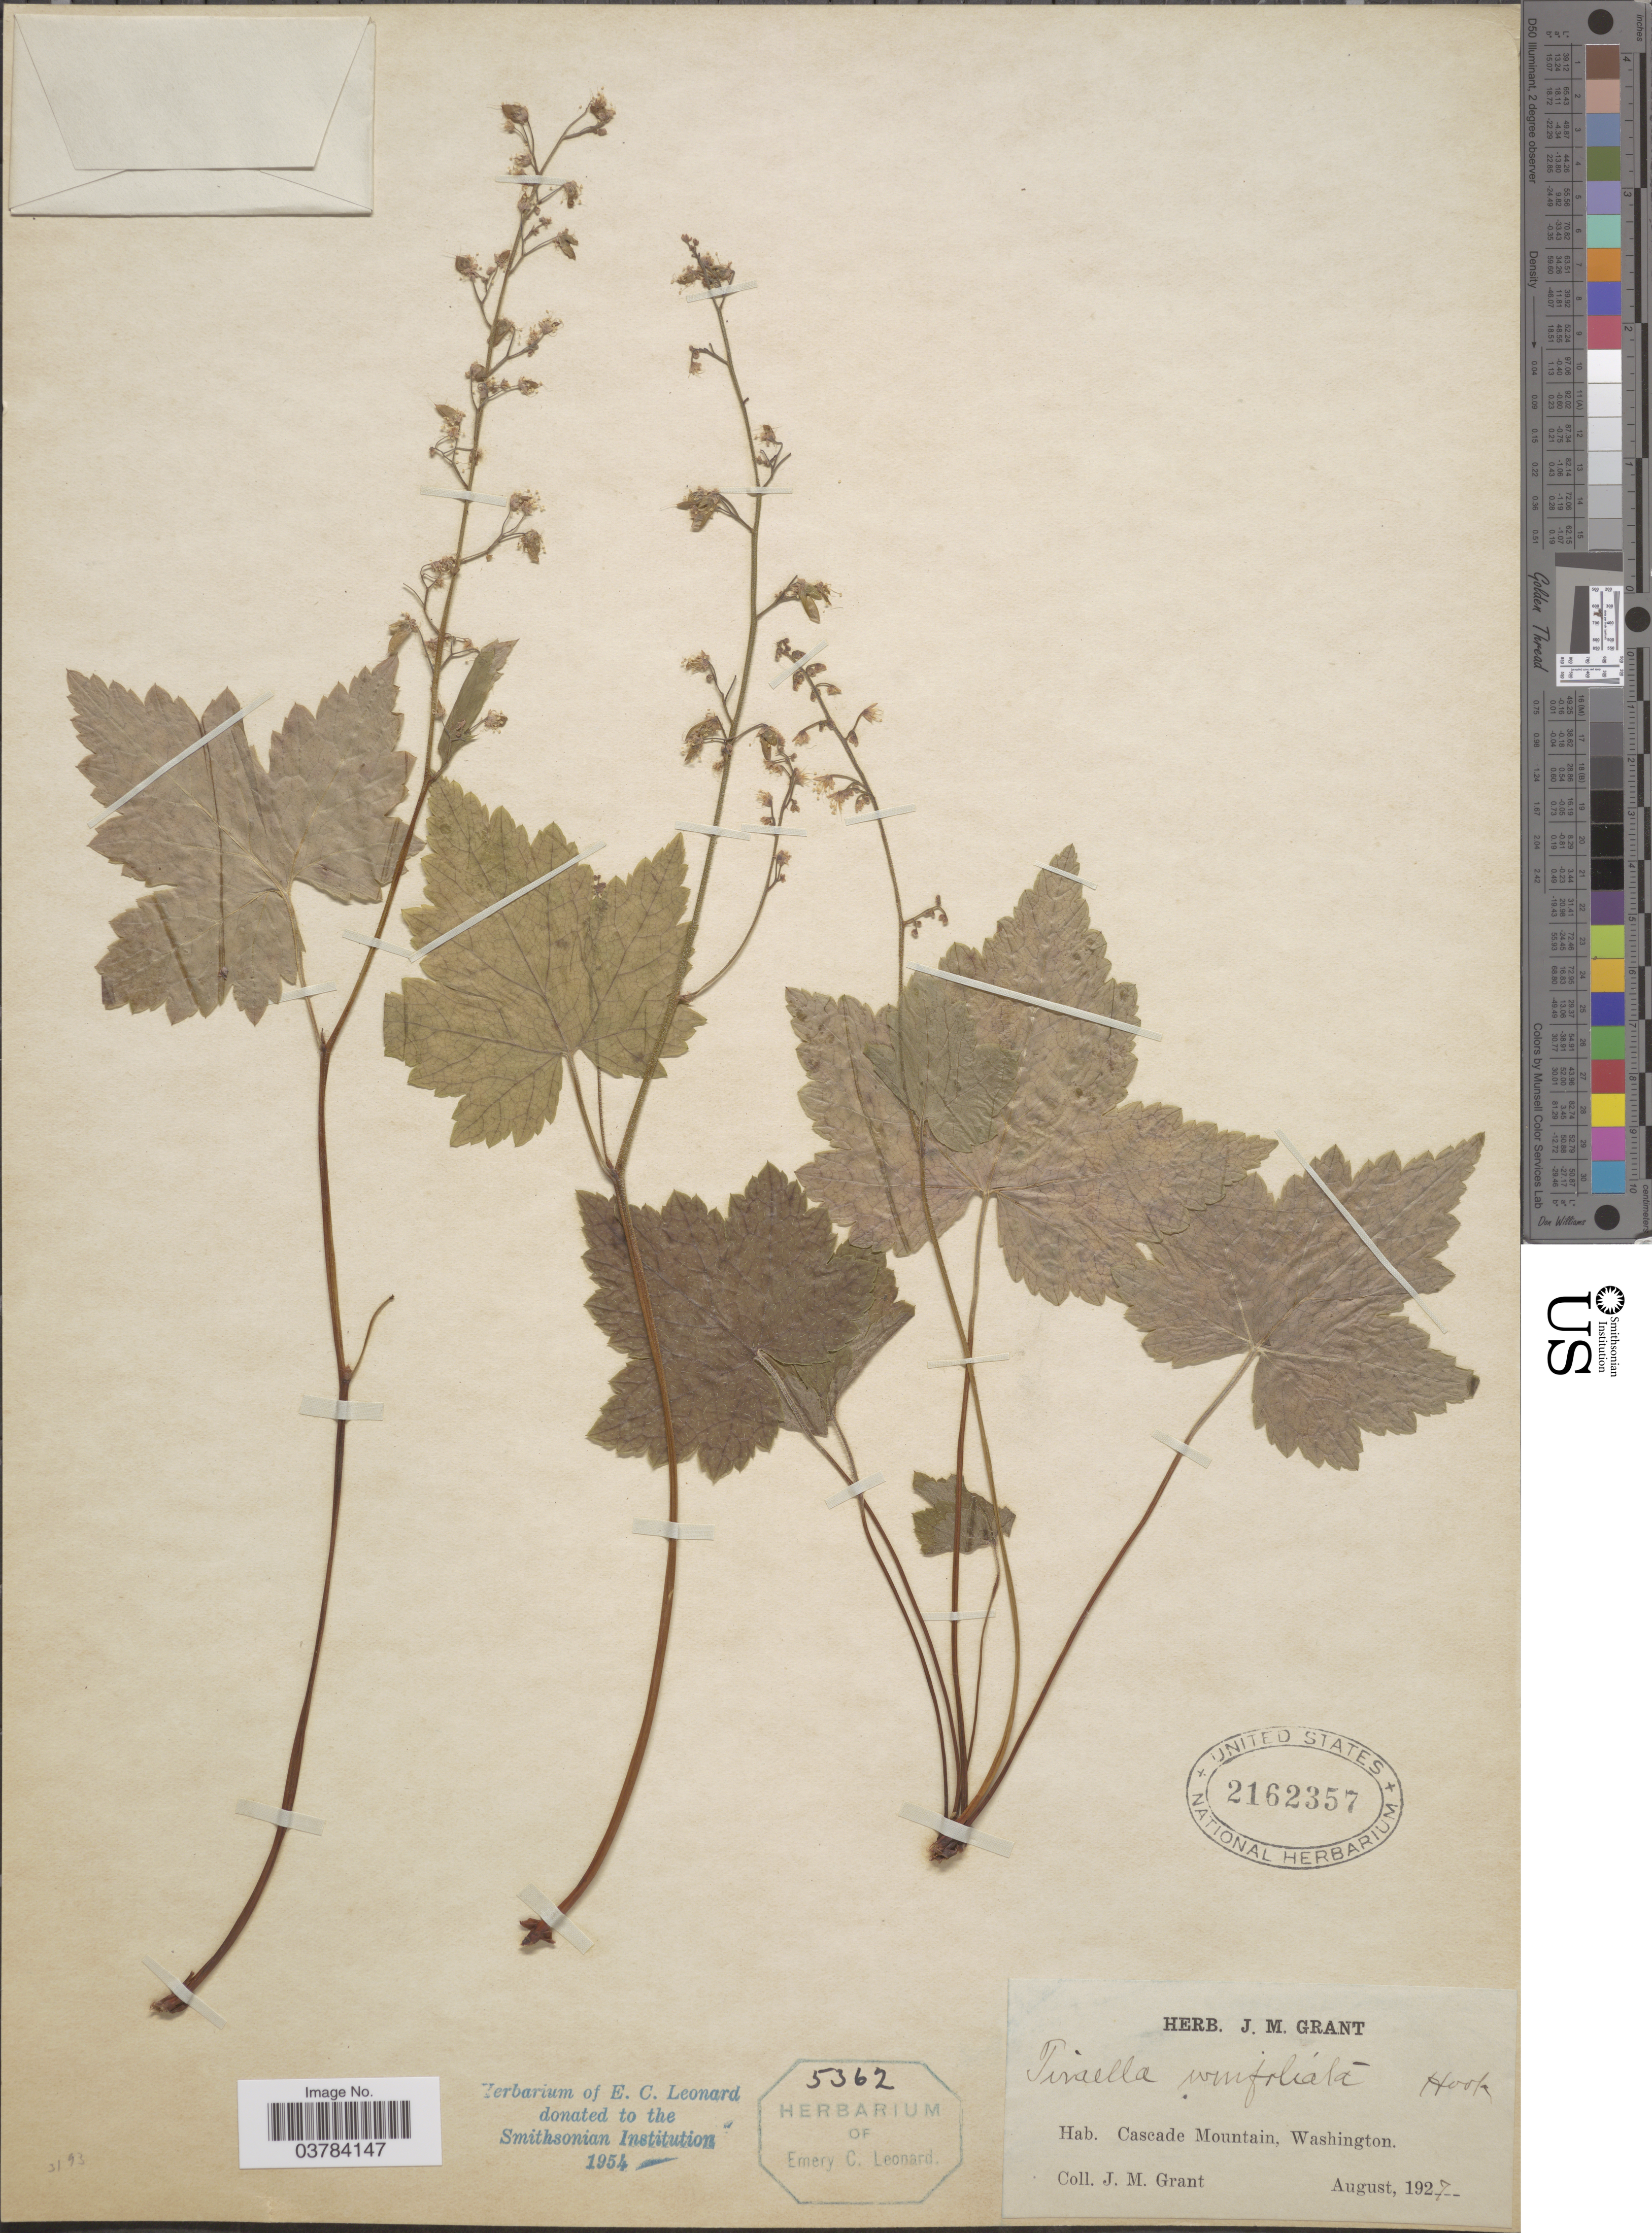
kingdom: Plantae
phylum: Tracheophyta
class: Magnoliopsida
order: Saxifragales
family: Saxifragaceae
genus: Tiarella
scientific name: Tiarella unifoliata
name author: Hook.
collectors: J. M. Grant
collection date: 1927-08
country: United States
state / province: Washington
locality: Cascade Mountain.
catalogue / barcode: US 2162357